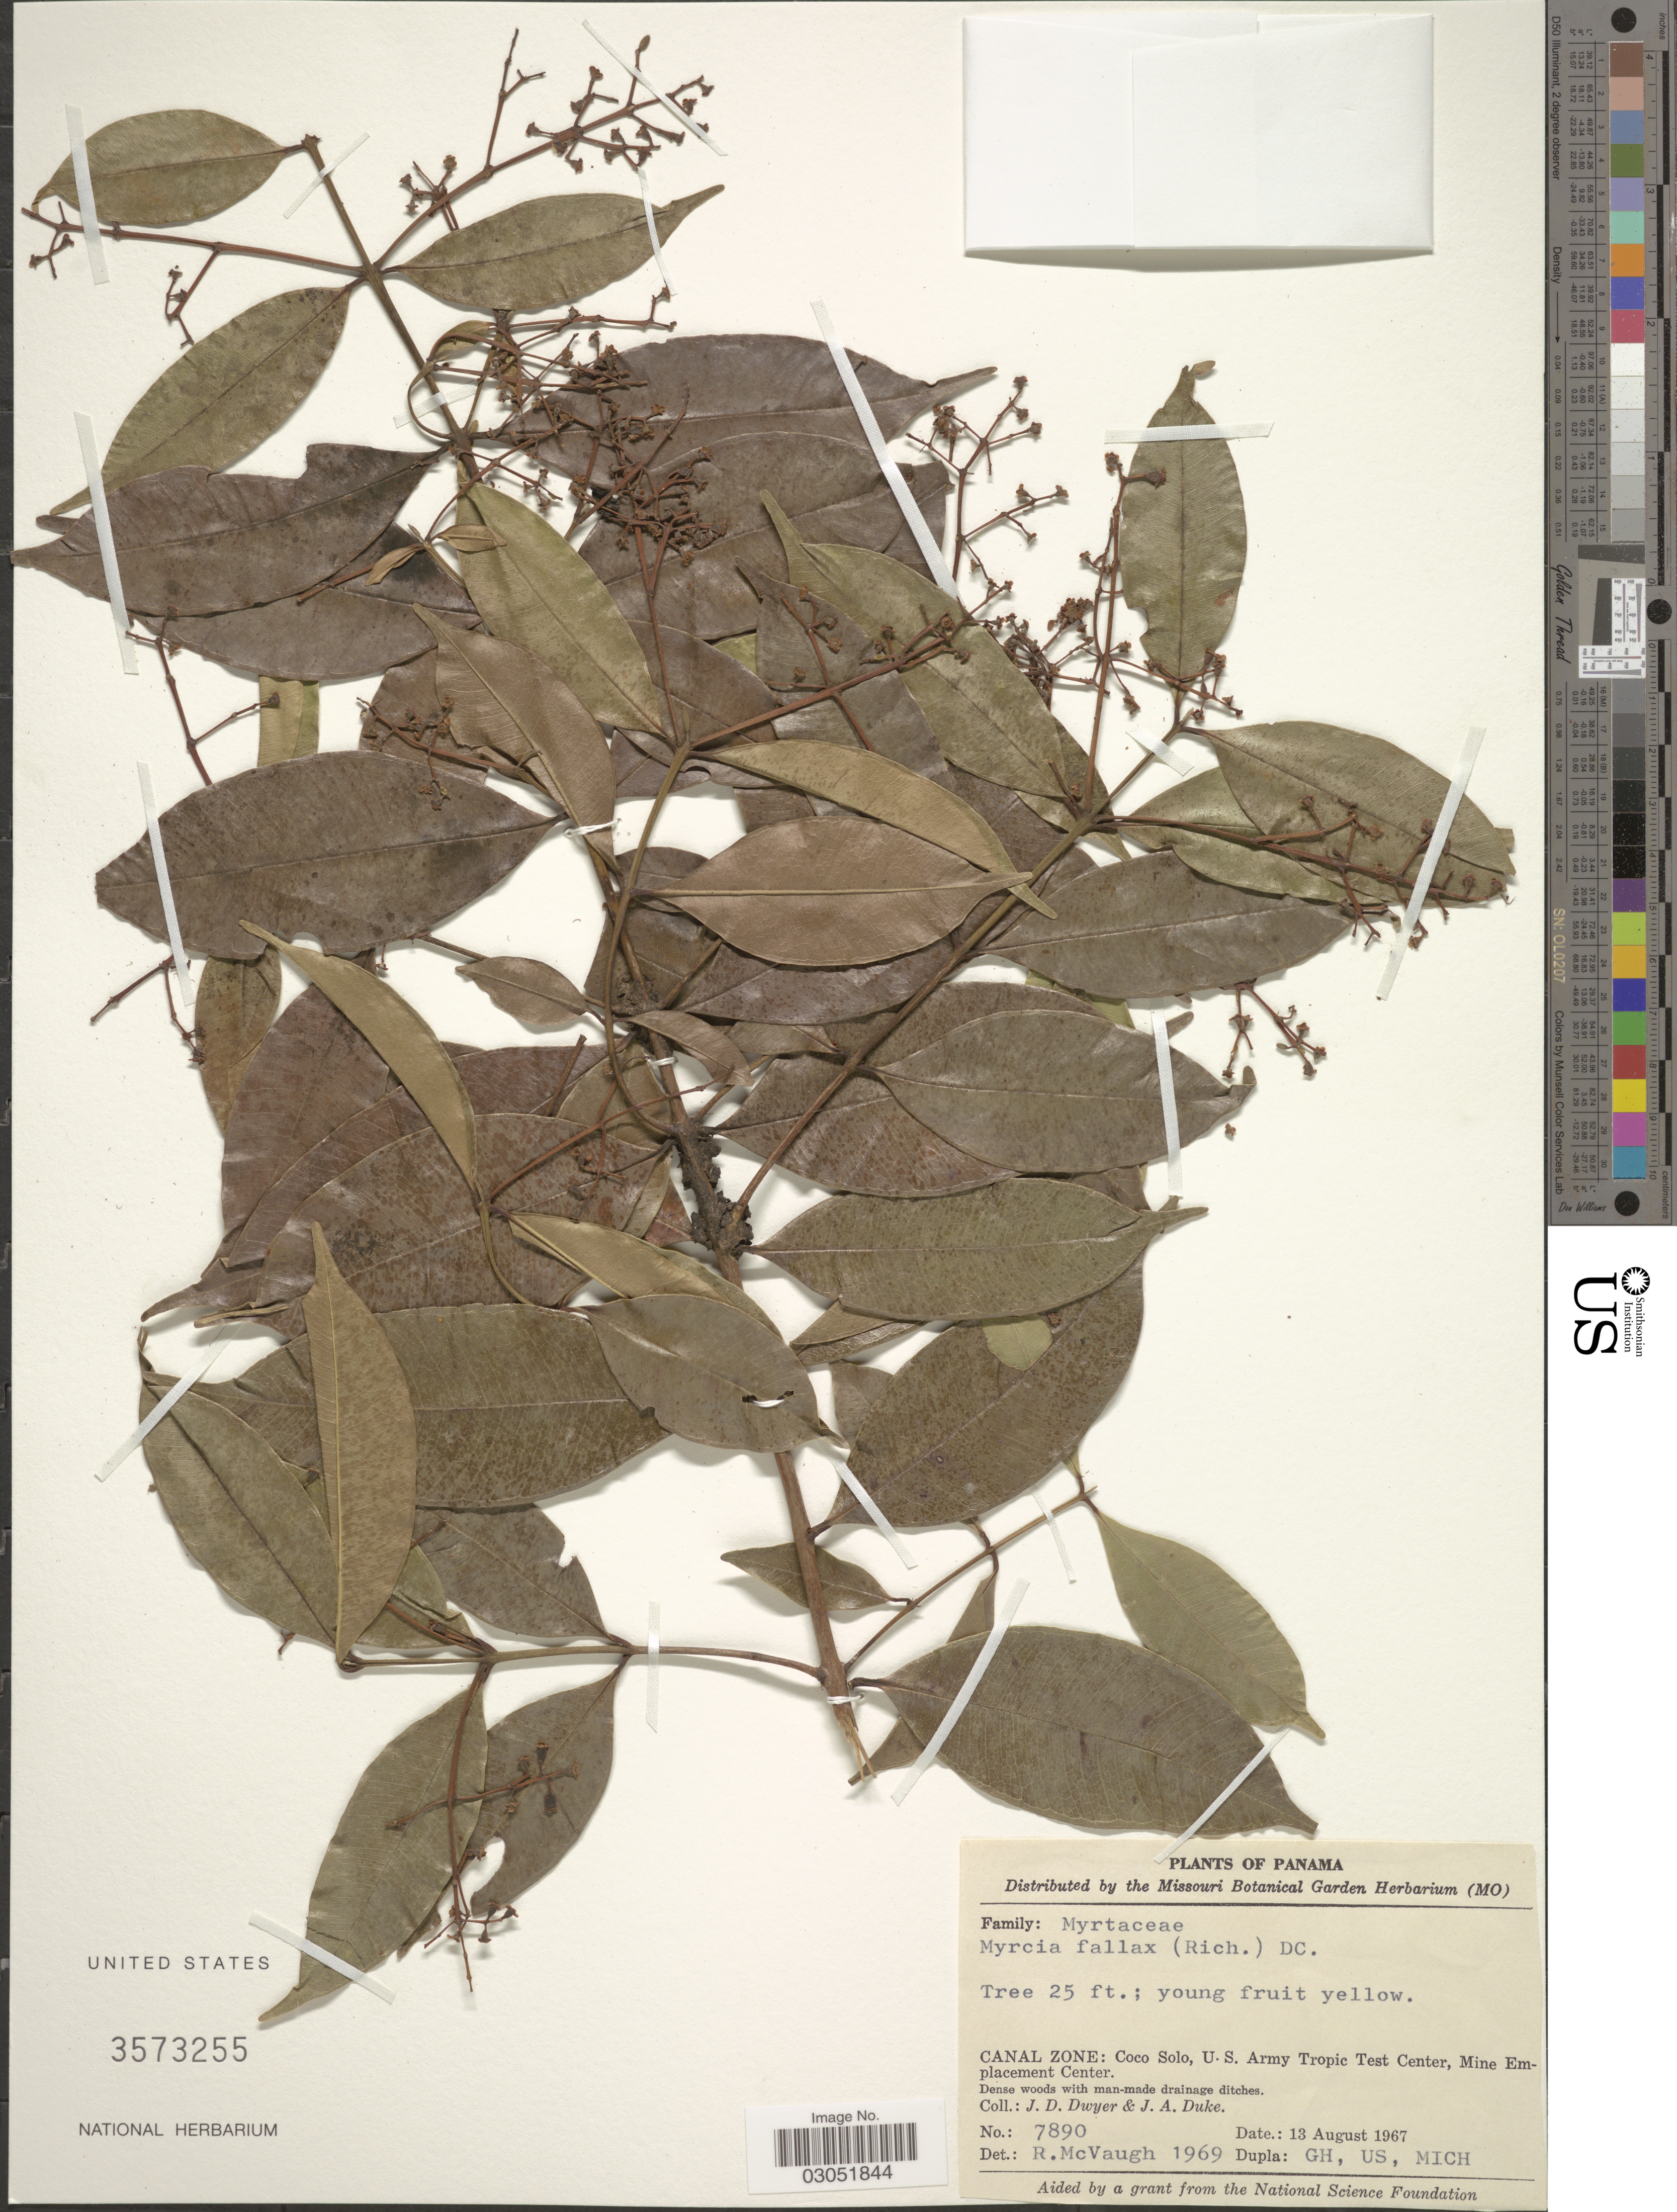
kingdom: Plantae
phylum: Tracheophyta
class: Magnoliopsida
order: Myrtales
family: Myrtaceae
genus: Myrcia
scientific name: Myrcia fallax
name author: (Rich.) DC.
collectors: J. D. Dwyer & J. A. Duke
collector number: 7890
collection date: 1967-08-13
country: Panama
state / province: Colón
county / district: Canal Zone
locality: Coco Solo, U.S. Army Tropic Test Center, Mine Emplacement Center.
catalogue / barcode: US 3573255